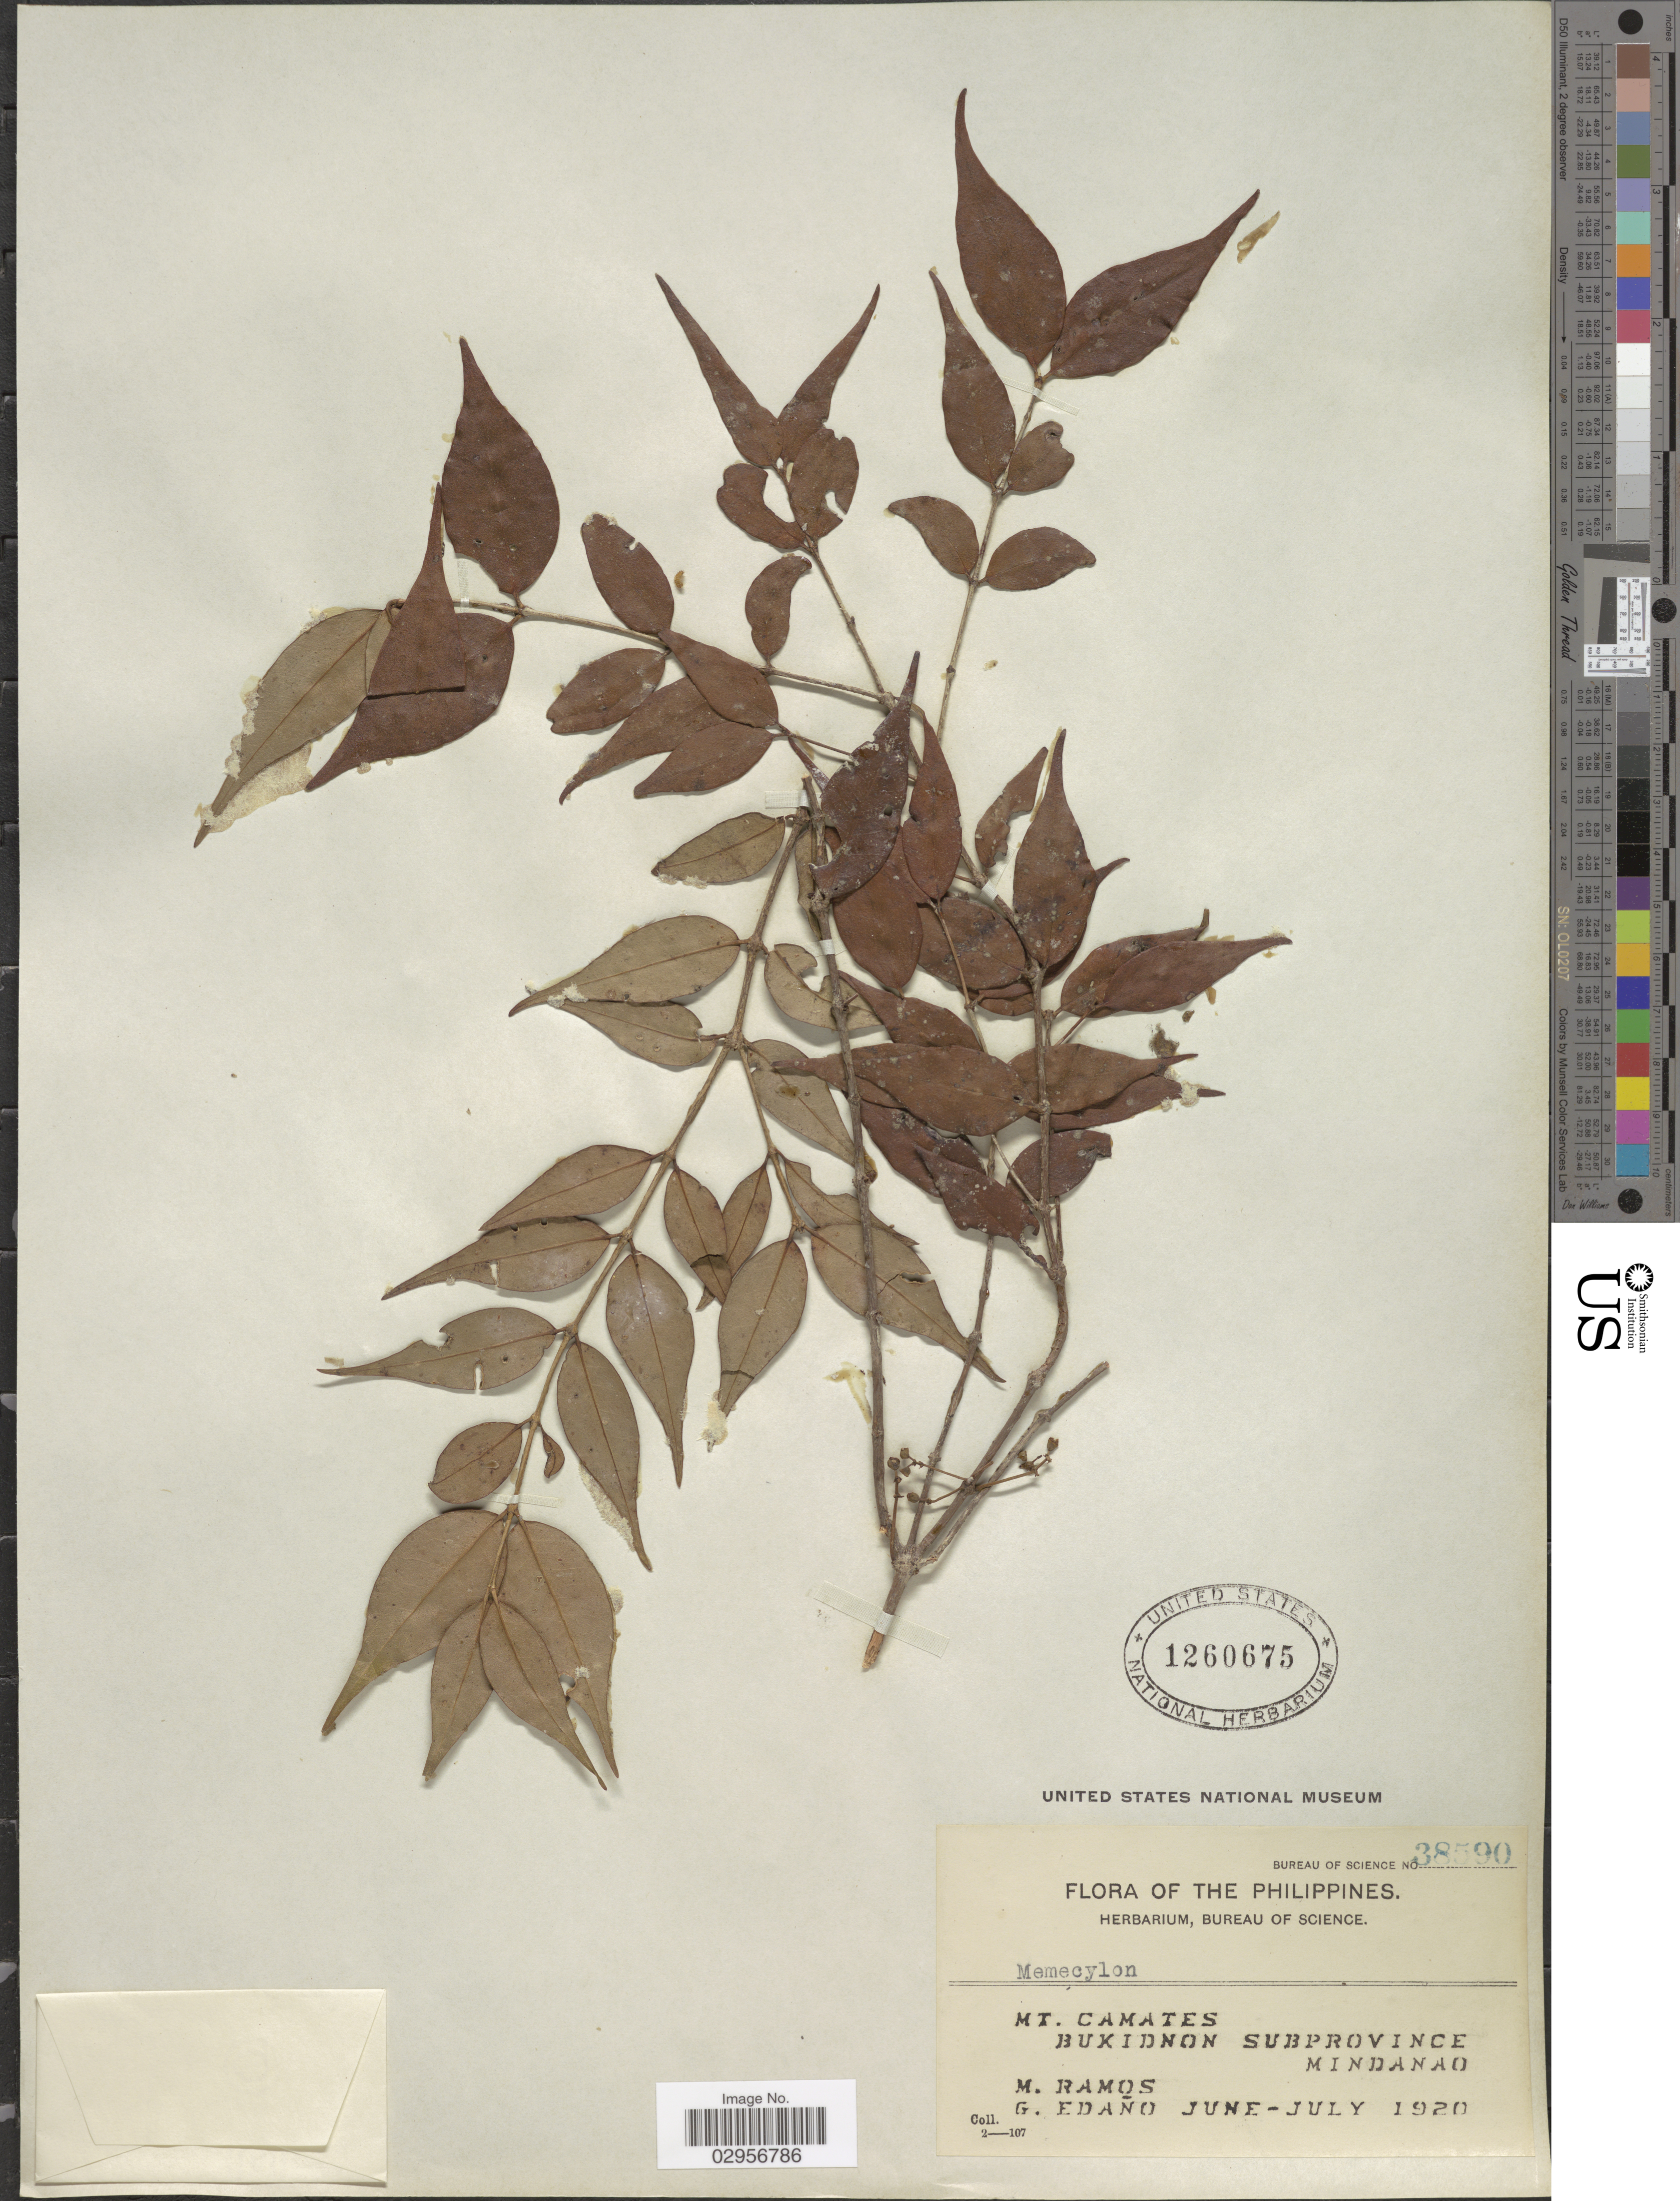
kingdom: Plantae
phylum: Tracheophyta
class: Magnoliopsida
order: Myrtales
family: Melastomataceae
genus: Memecylon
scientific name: Memecylon sp.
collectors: M. Ramos & G. Edaño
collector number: Bureau of Science 38590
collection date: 1920-06/1920-07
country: Philippines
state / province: Northern Mindanao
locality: Mt. Camates, Bukidnon Subprovince, Mindanao.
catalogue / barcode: US 1260675